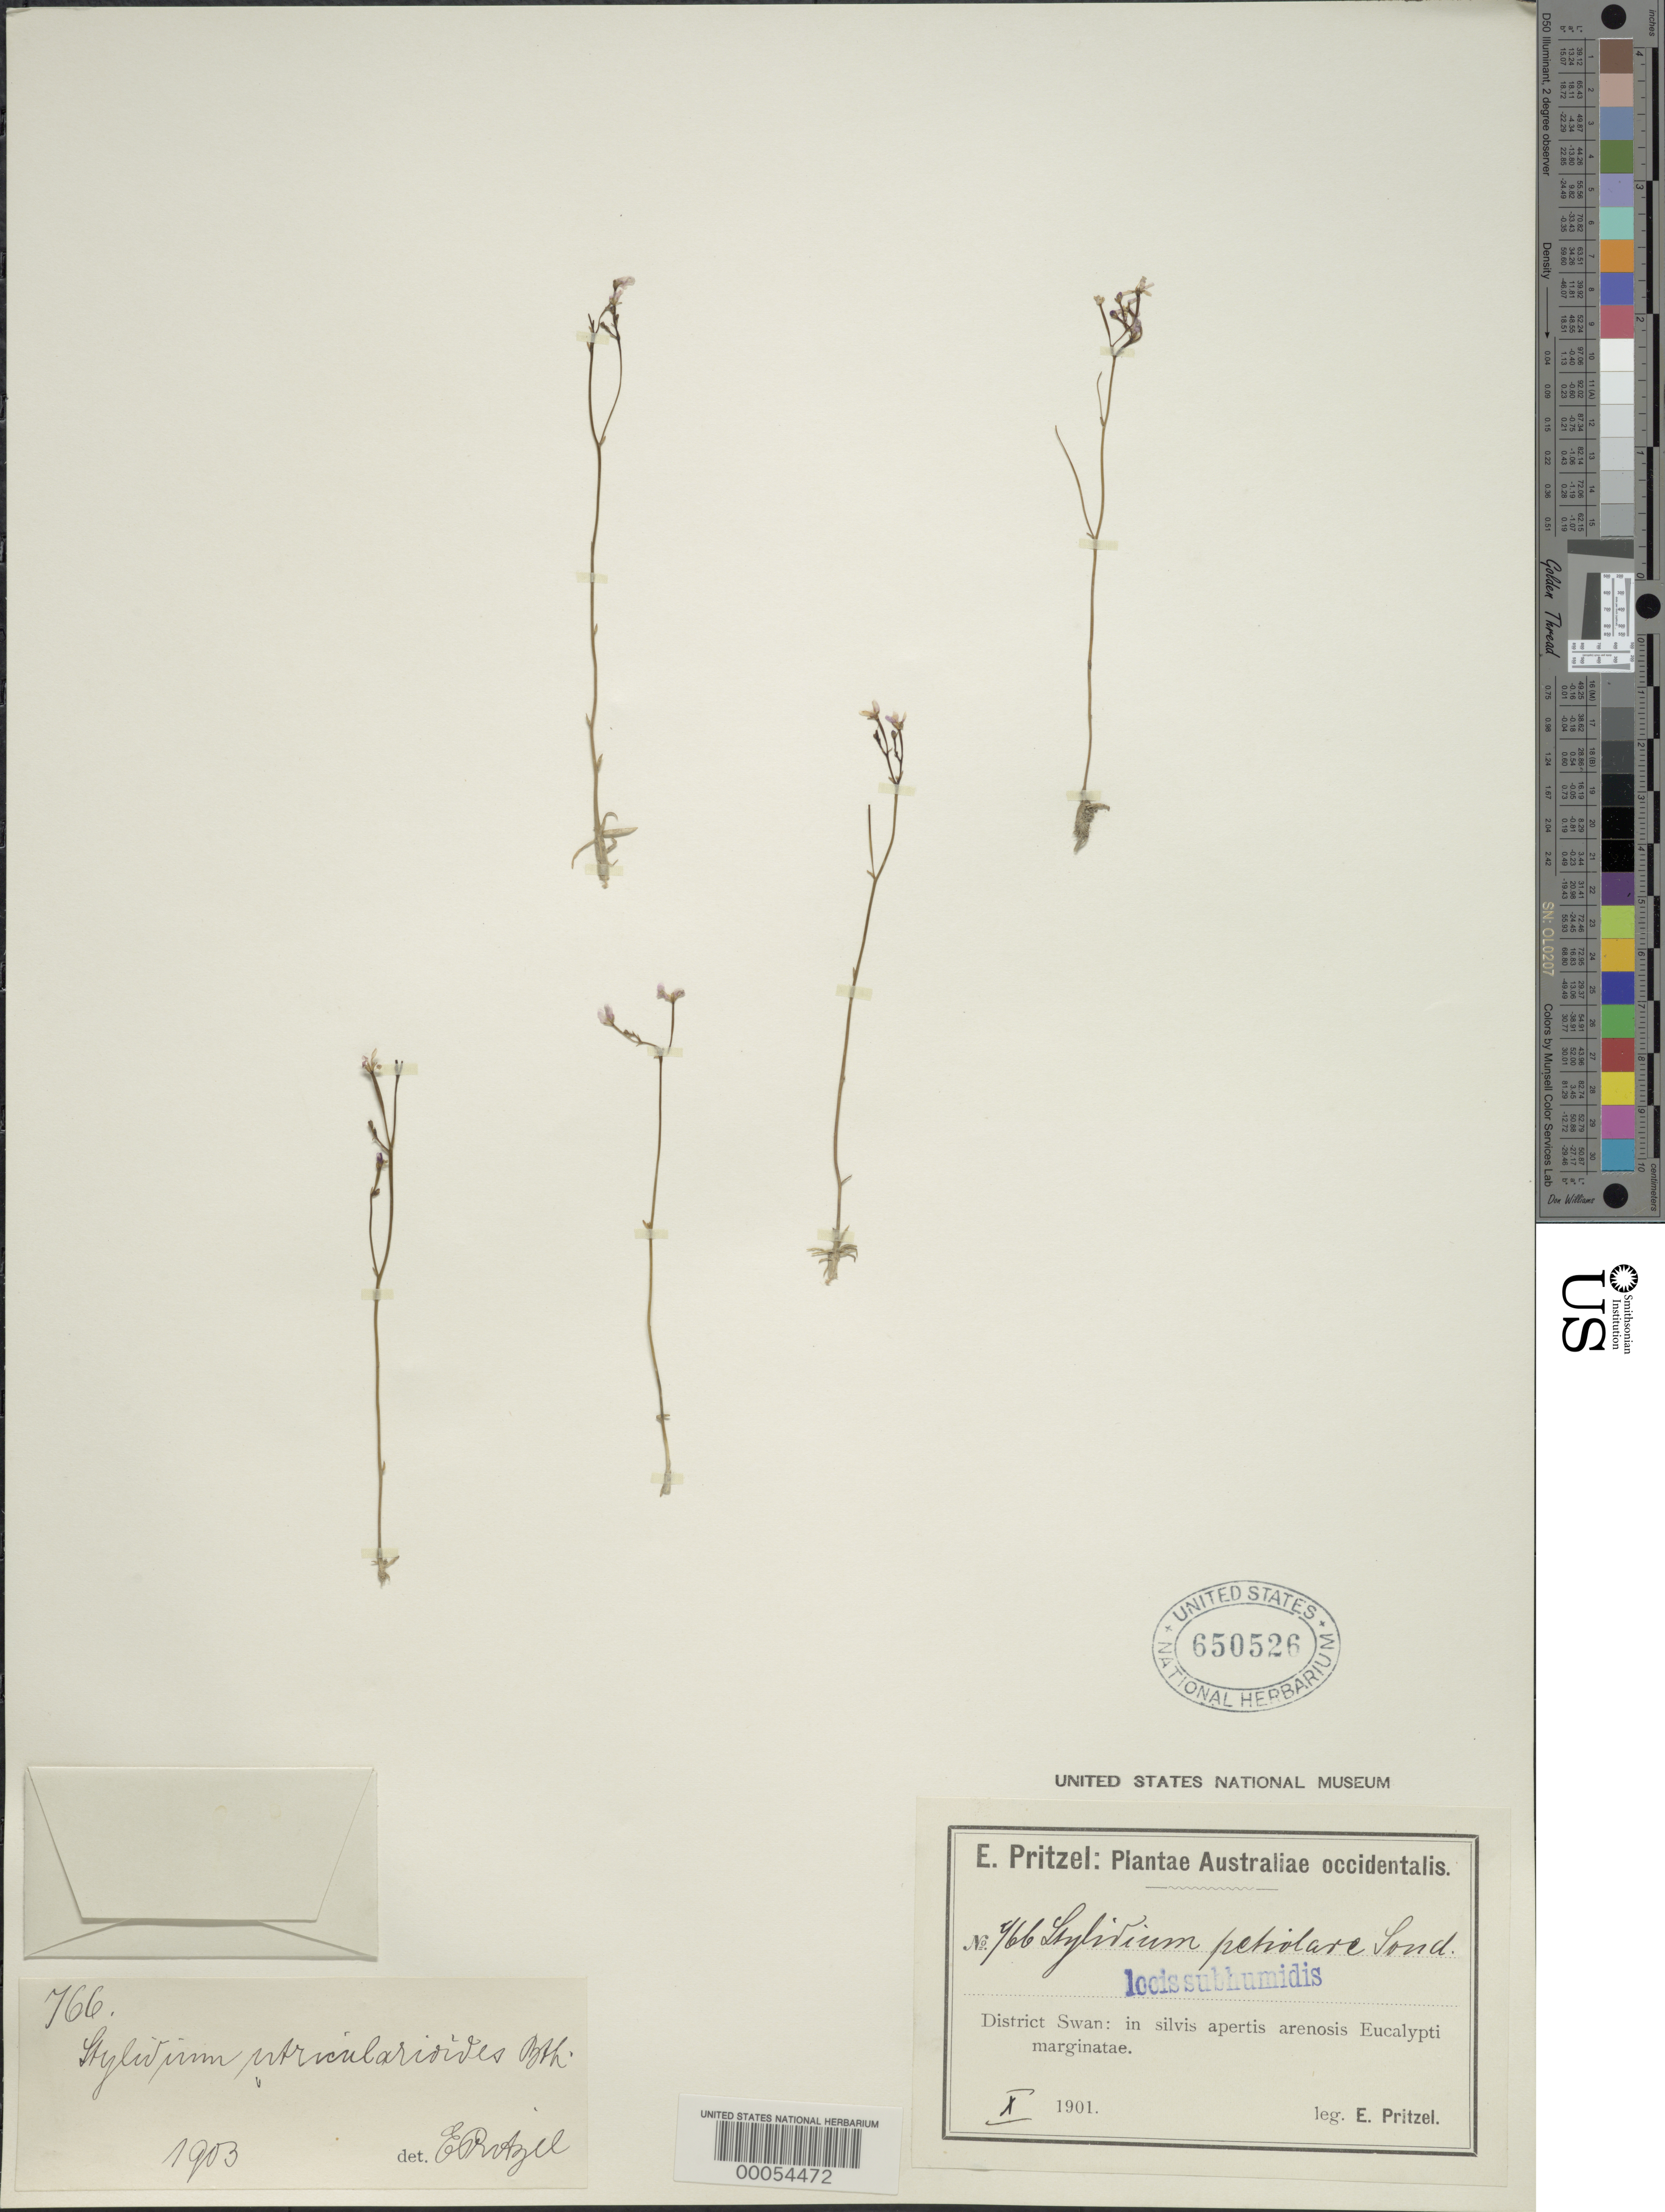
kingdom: Plantae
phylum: Tracheophyta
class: Magnoliopsida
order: Asterales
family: Stylidiaceae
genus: Stylidium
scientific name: Stylidium utricularioides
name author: Benth.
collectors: E. G. Pritzel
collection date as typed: Oct 1901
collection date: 1901-10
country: Australia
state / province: Western Australia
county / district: Swan Swan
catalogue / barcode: US 650526